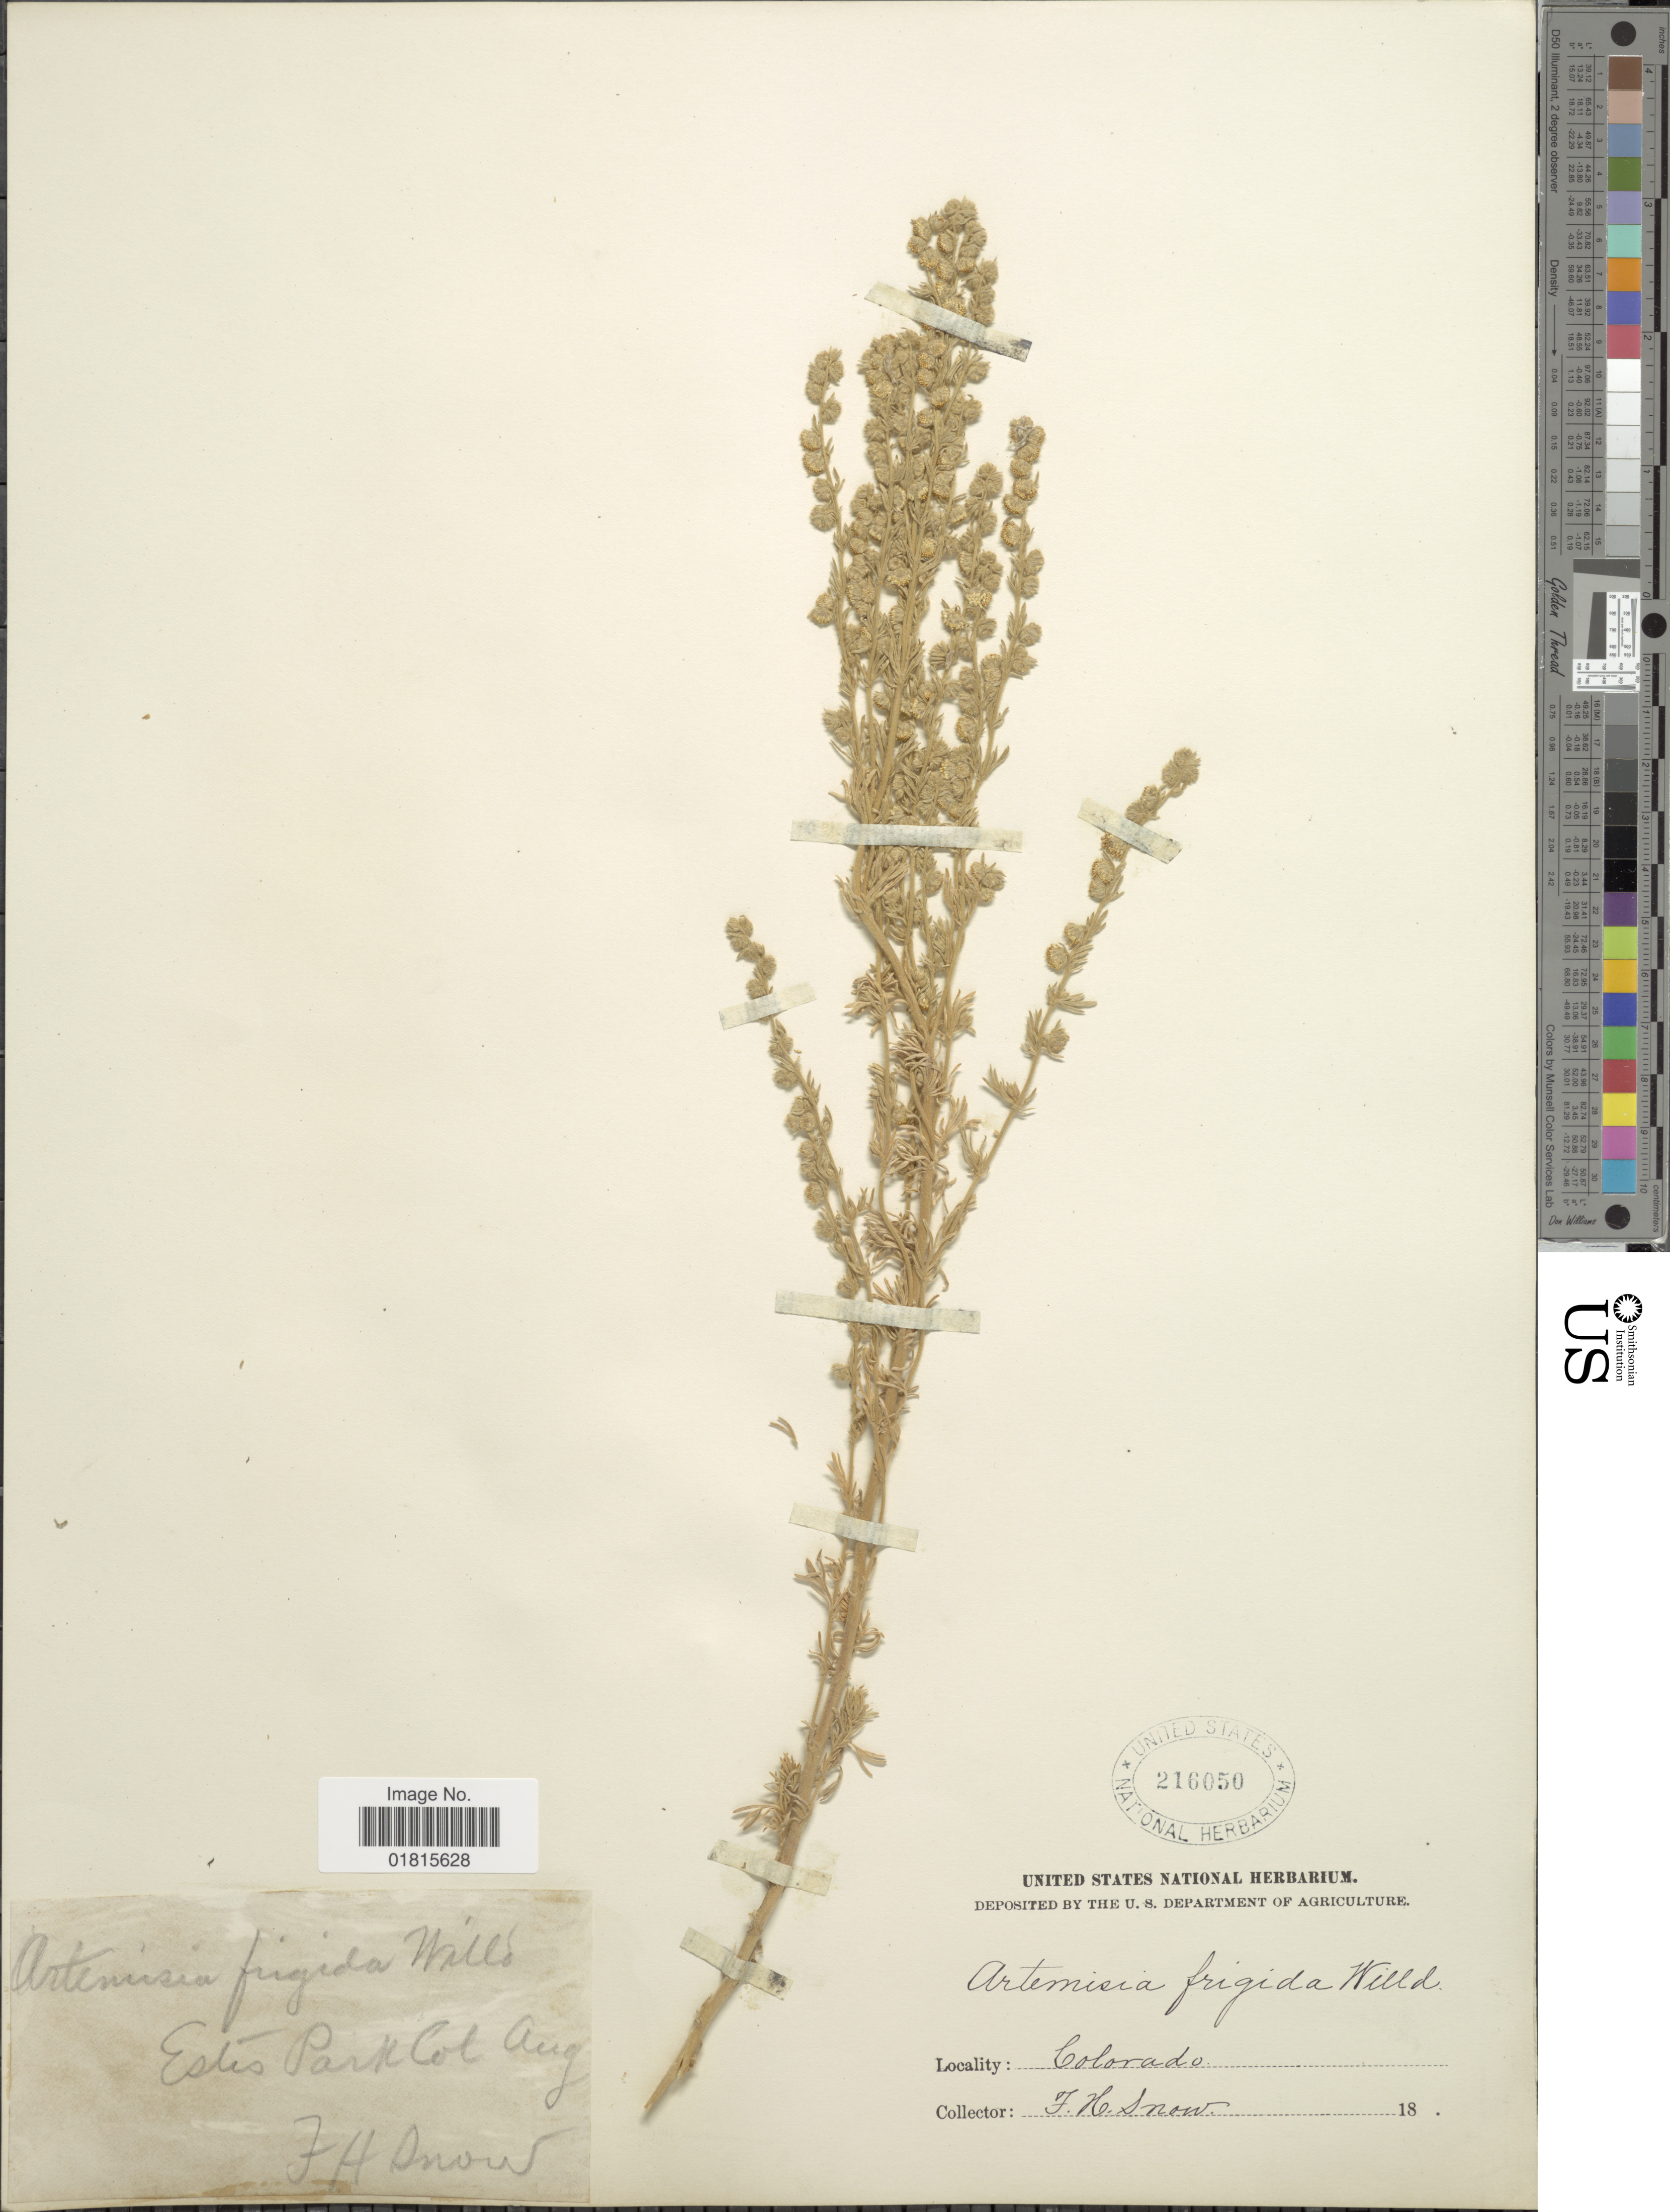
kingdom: Plantae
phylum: Tracheophyta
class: Magnoliopsida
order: Asterales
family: Asteraceae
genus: Artemisia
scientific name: Artemisia frigida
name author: Willd.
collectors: F. H. Snow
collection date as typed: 18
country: United States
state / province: Colorado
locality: Estis Park Col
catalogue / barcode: US 216050